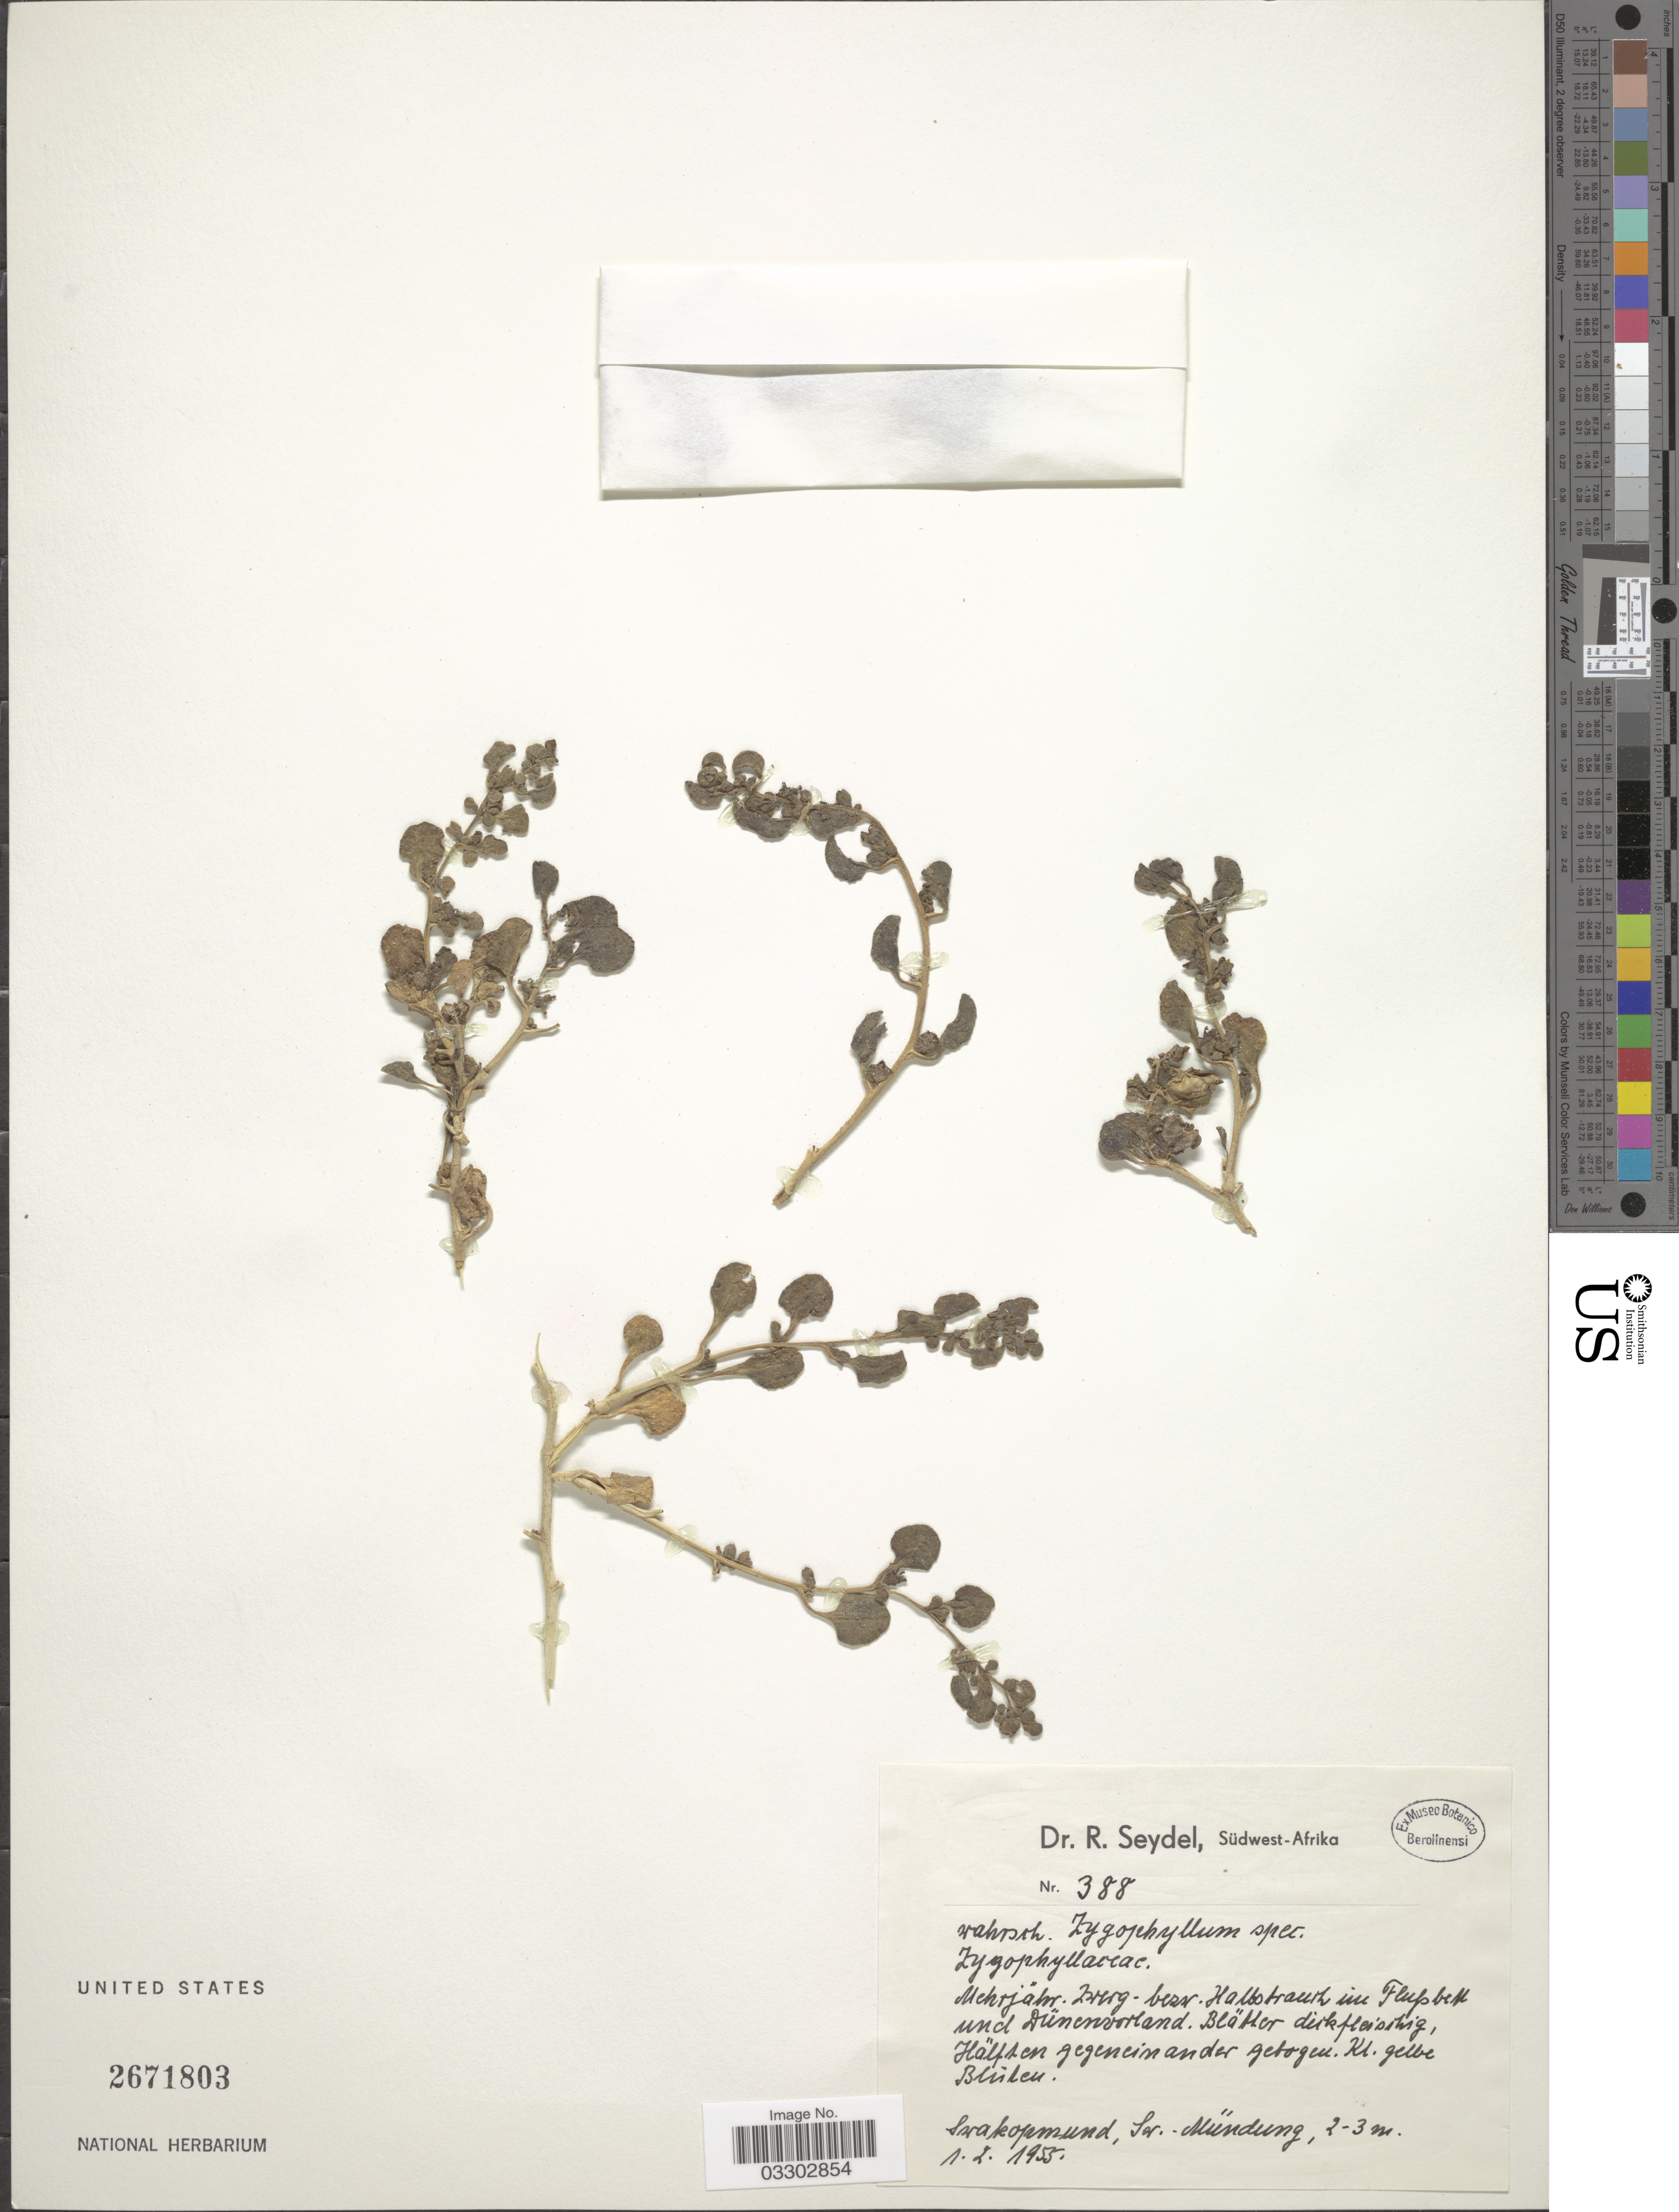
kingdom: Plantae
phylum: Tracheophyta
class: Magnoliopsida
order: Zygophyllales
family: Zygophyllaceae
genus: Zygophyllum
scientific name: Zygophyllum sp.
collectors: R. Seydel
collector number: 388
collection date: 1955-02-01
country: Namibia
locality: Südwest-Afrika. Swakopmund, Sw. Mundung.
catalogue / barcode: US 2671803